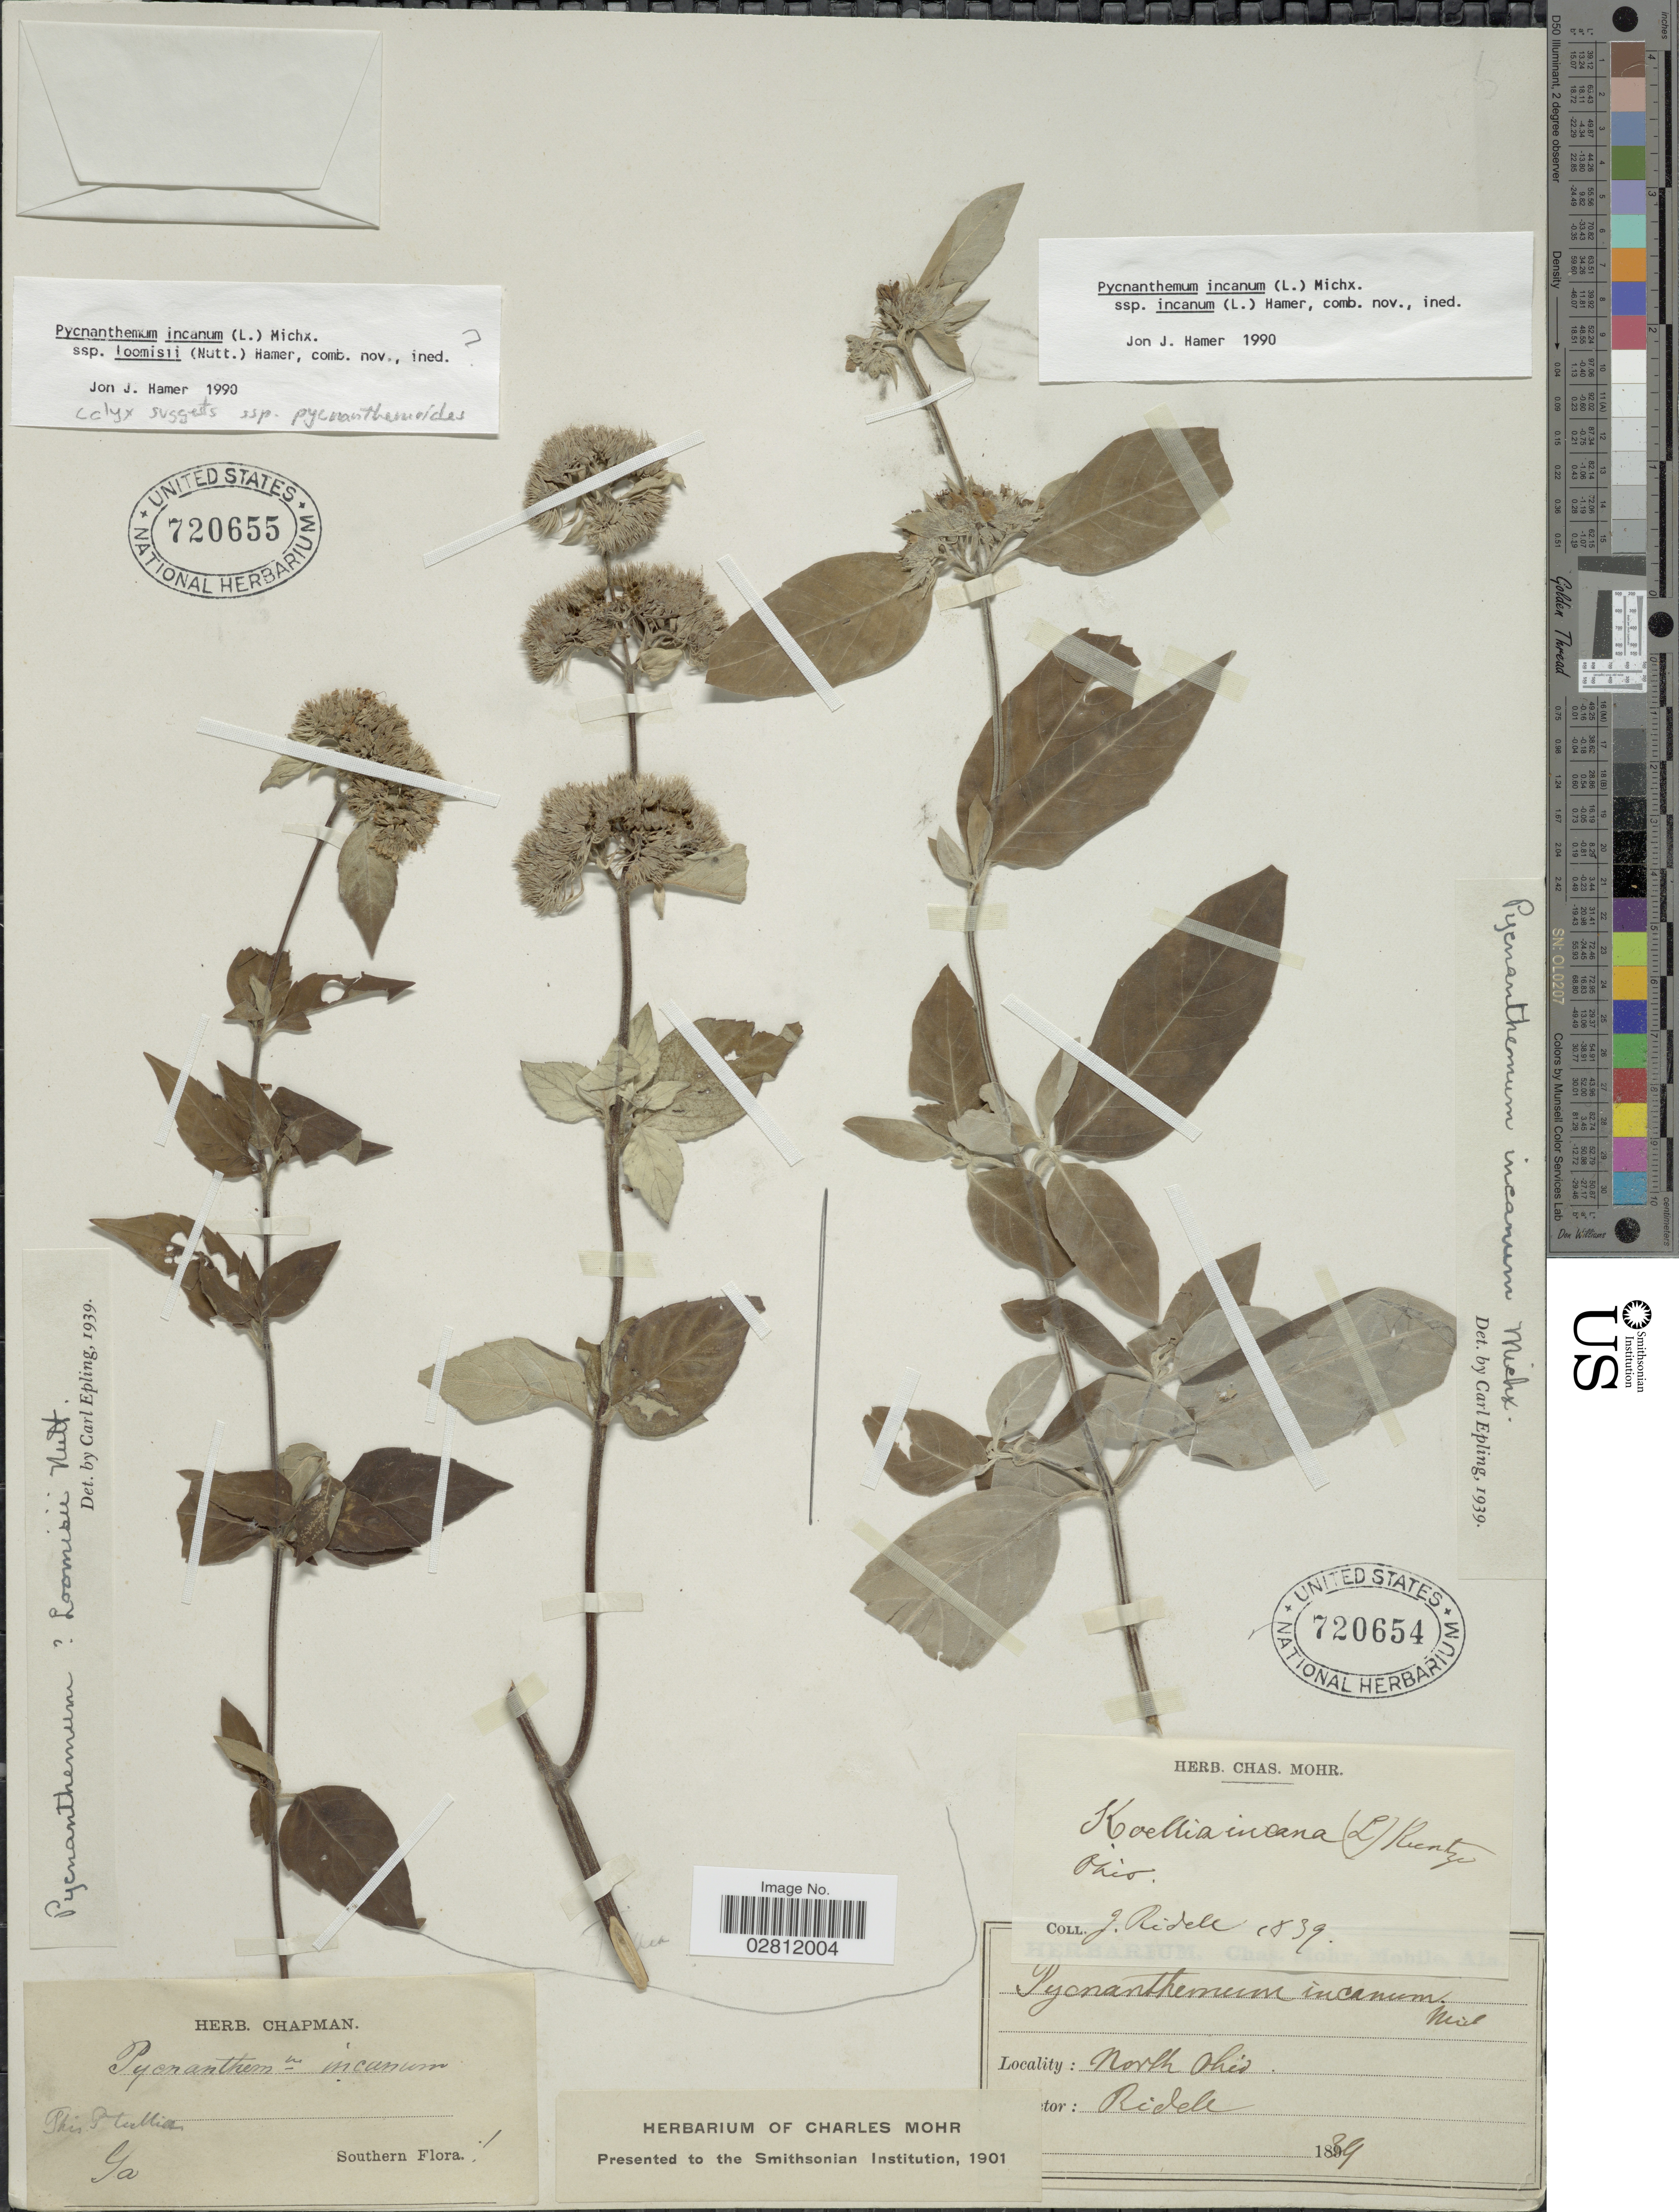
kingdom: Plantae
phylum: Tracheophyta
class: Magnoliopsida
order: Lamiales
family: Lamiaceae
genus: Pycnanthemum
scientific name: Pycnanthemum incanum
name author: (L.) Michx.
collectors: ex herb. Chapman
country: United States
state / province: Georgia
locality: Southern.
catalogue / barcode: US 720655